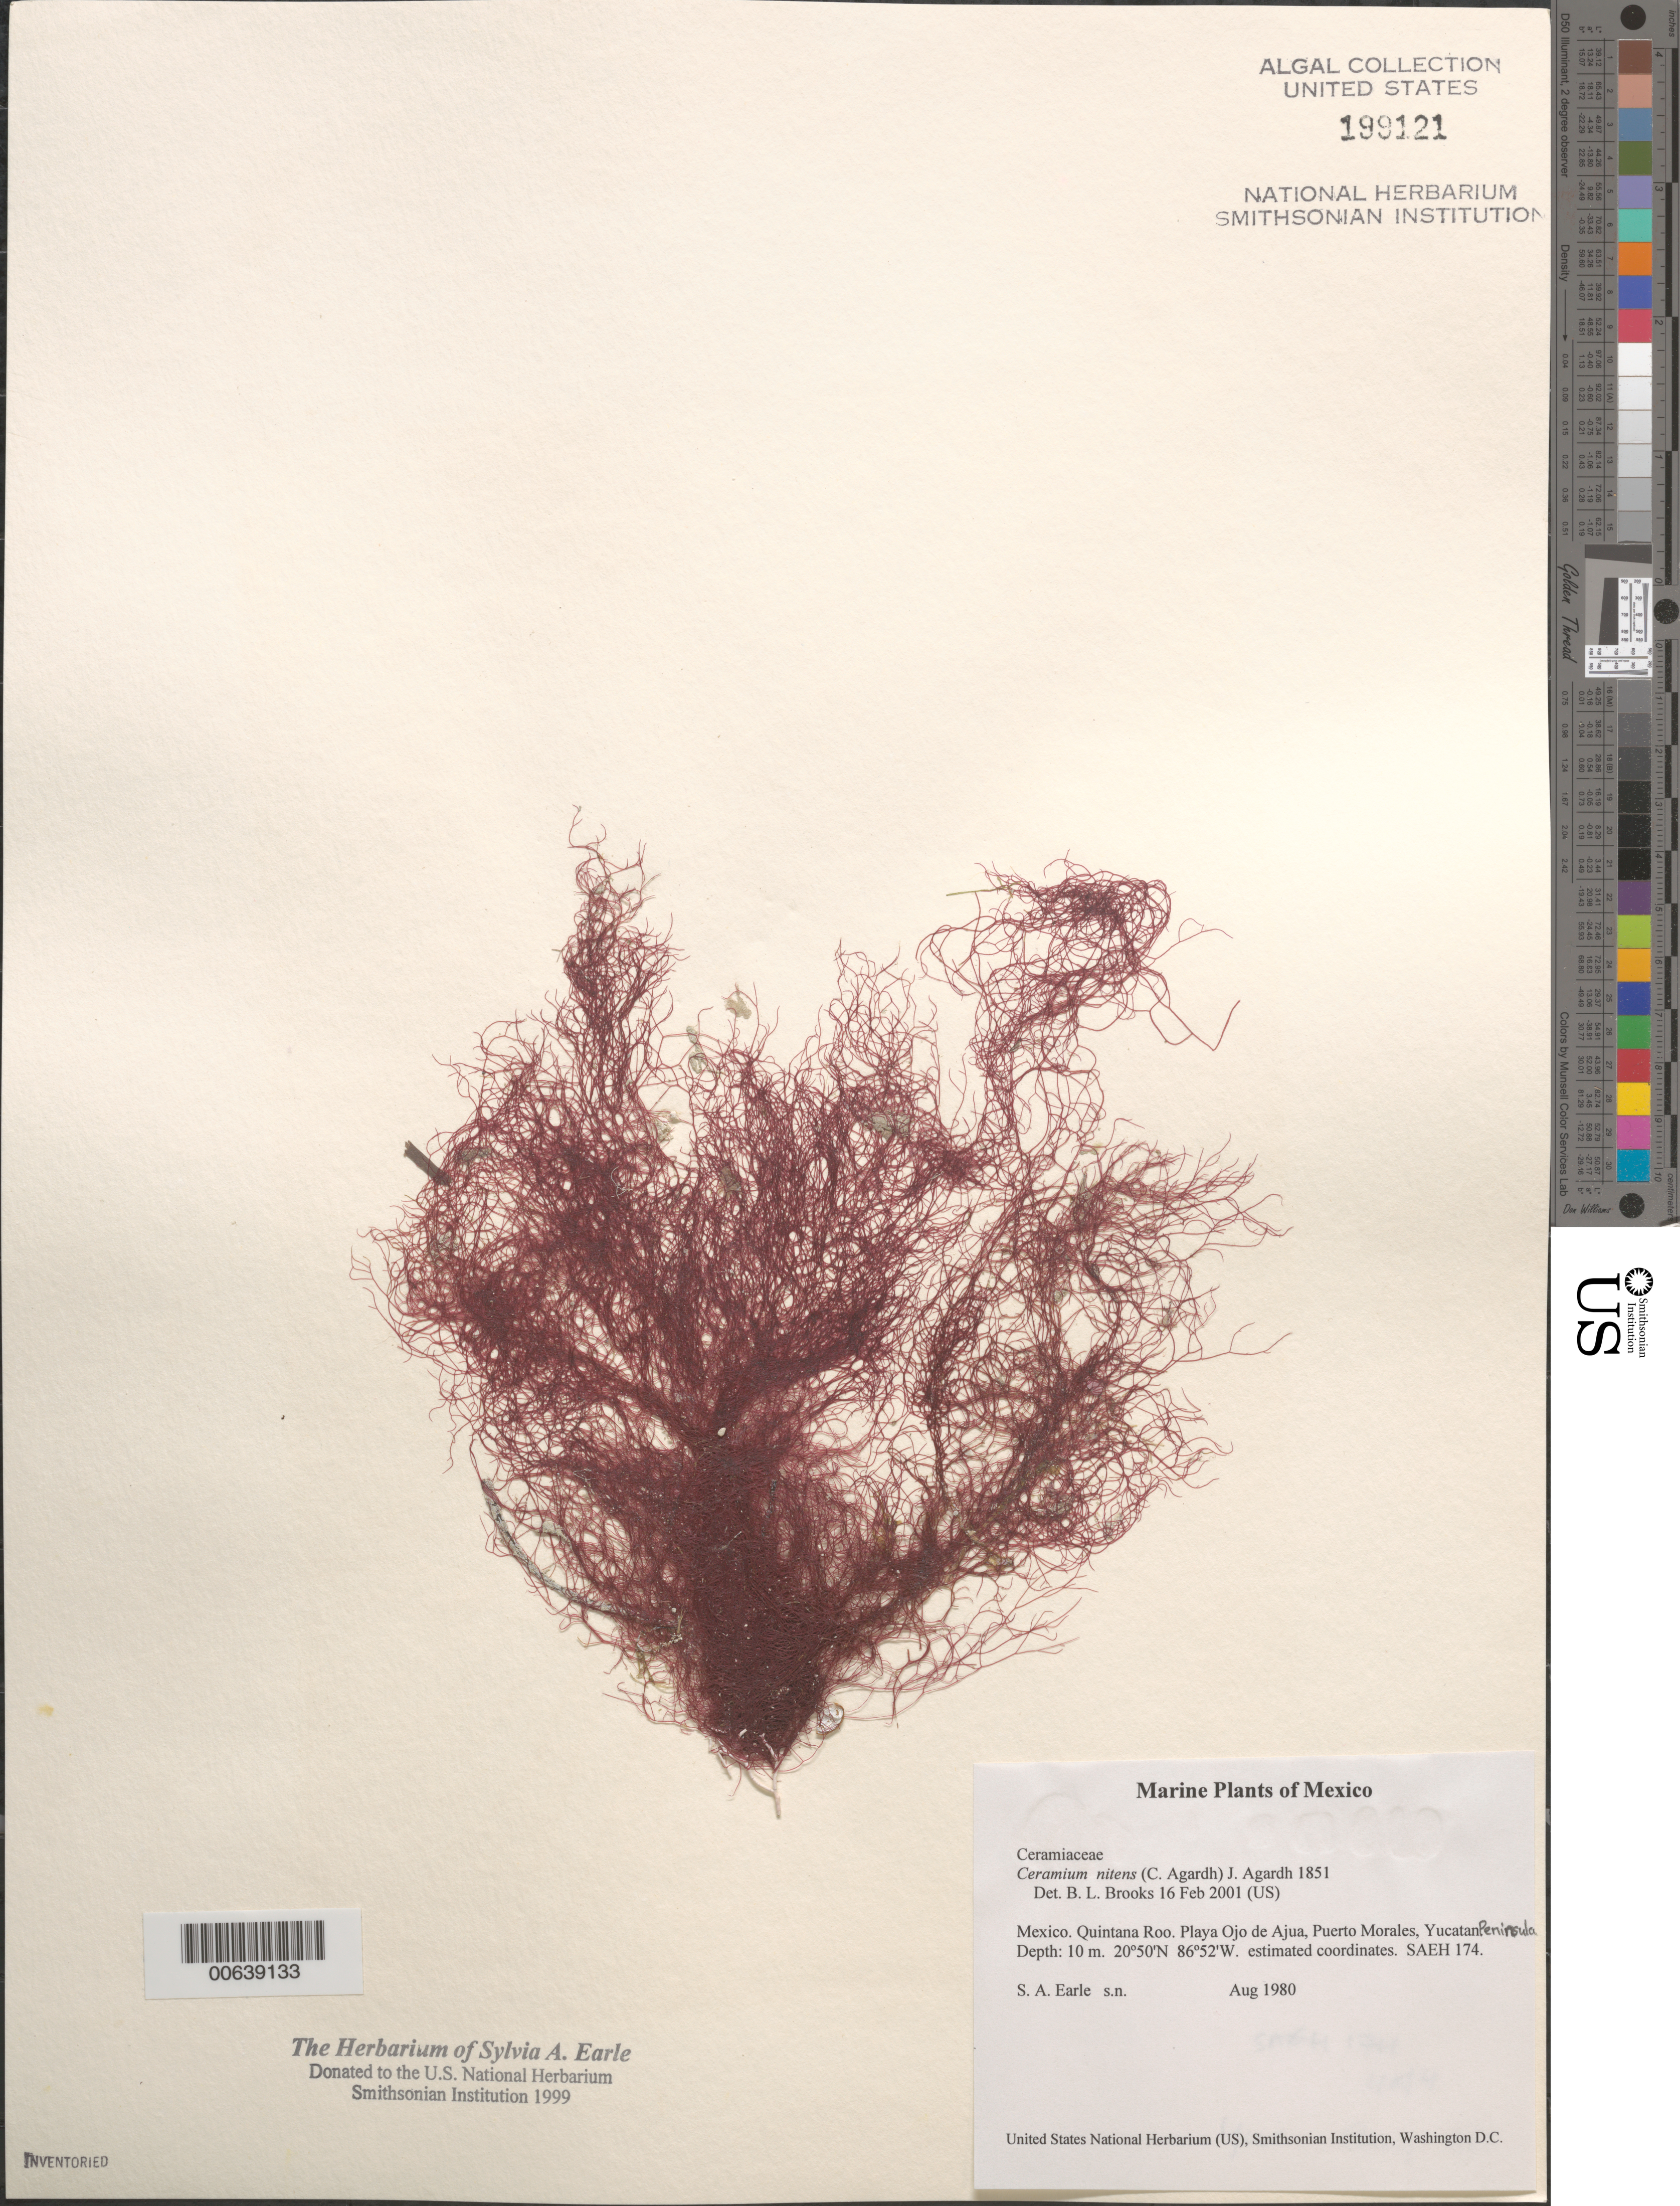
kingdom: Plantae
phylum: Rhodophyta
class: Florideophyceae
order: Ceramiales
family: Ceramiaceae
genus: Ceramium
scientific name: Ceramium nitens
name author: (C. Agardh) J. Agardh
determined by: Brooks, B. L., (BOT), Smithsonian Institution - National Museum of Natural History (UNITED STATES)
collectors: S. A. Earle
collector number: Saeh 174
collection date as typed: Aug 1980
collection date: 1980-08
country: Mexico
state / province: Quintana Roo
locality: Playa Ojo de Agua, Puerto Morales, Yucatan Peninsula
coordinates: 20 50' N, 86 52' W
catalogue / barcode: US 199121